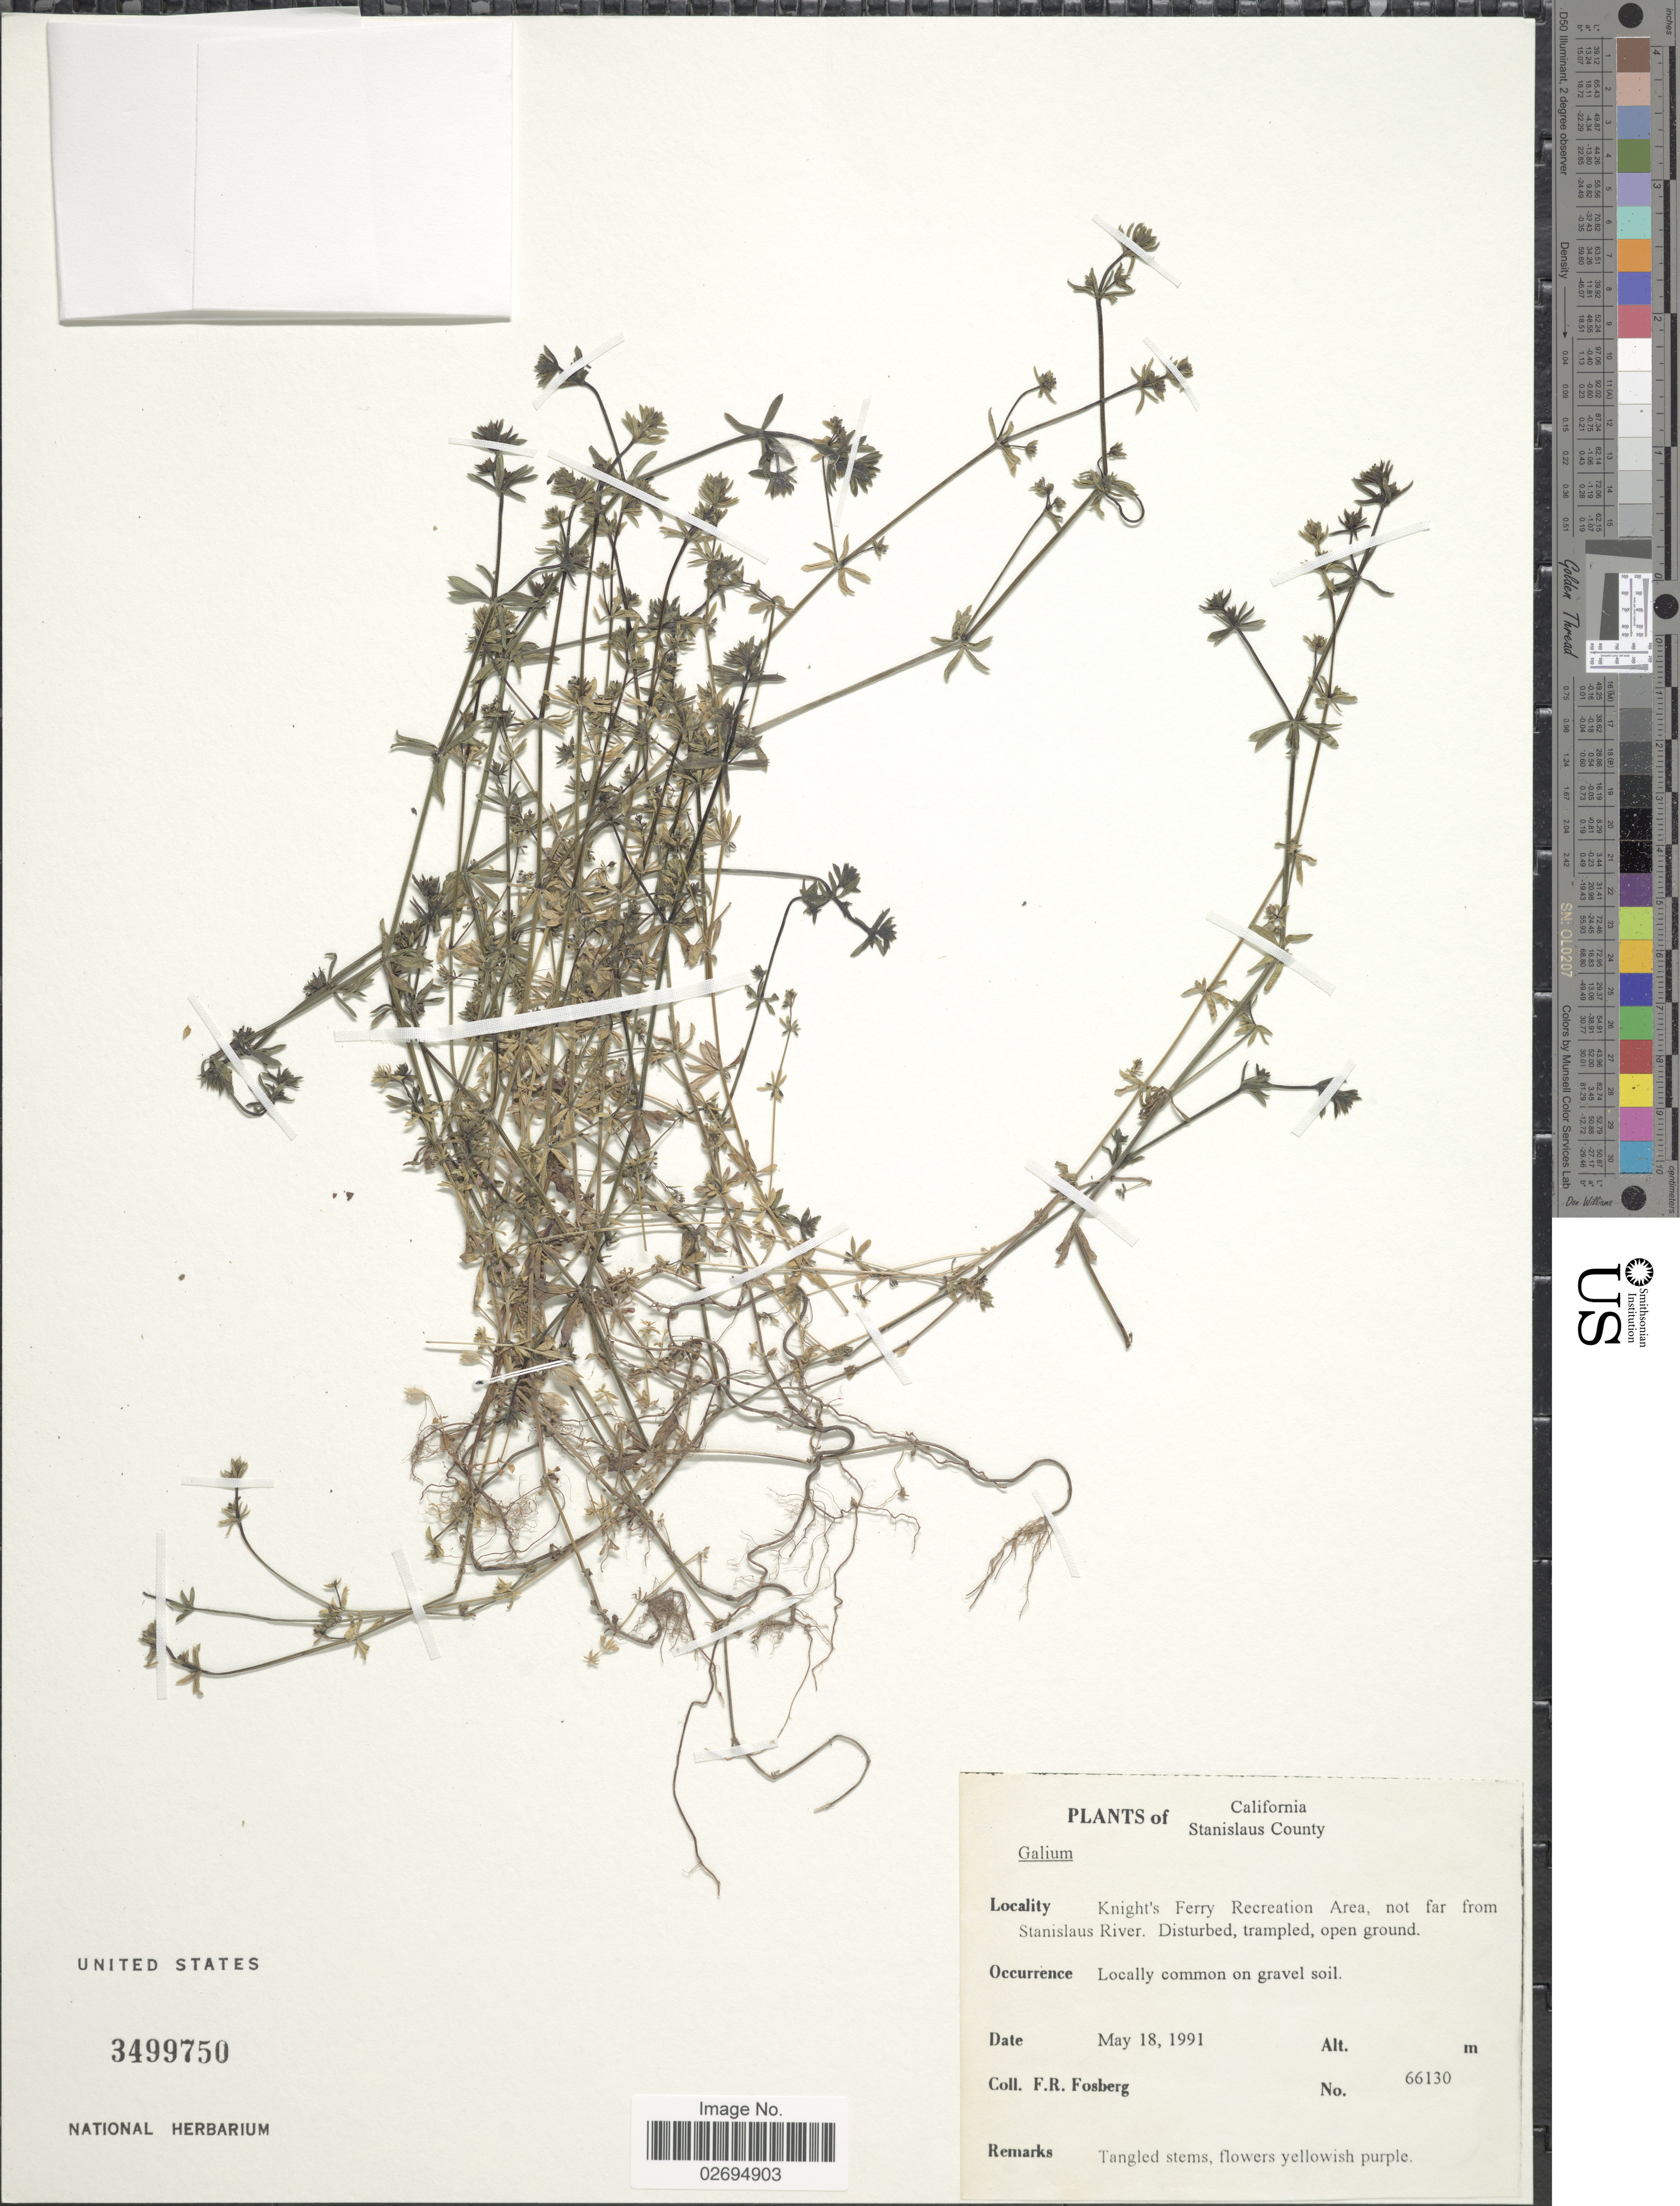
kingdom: Plantae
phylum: Tracheophyta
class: Magnoliopsida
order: Gentianales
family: Rubiaceae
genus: Galium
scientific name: Galium sp.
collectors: F. R. Fosberg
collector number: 66130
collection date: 1991-05-18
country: United States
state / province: California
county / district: Stanislaus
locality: Stanislaus County, Knight's Ferry Recreation Area, not far from Stanislaus River. Disturbed, trampled, open ground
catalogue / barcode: US 3499750